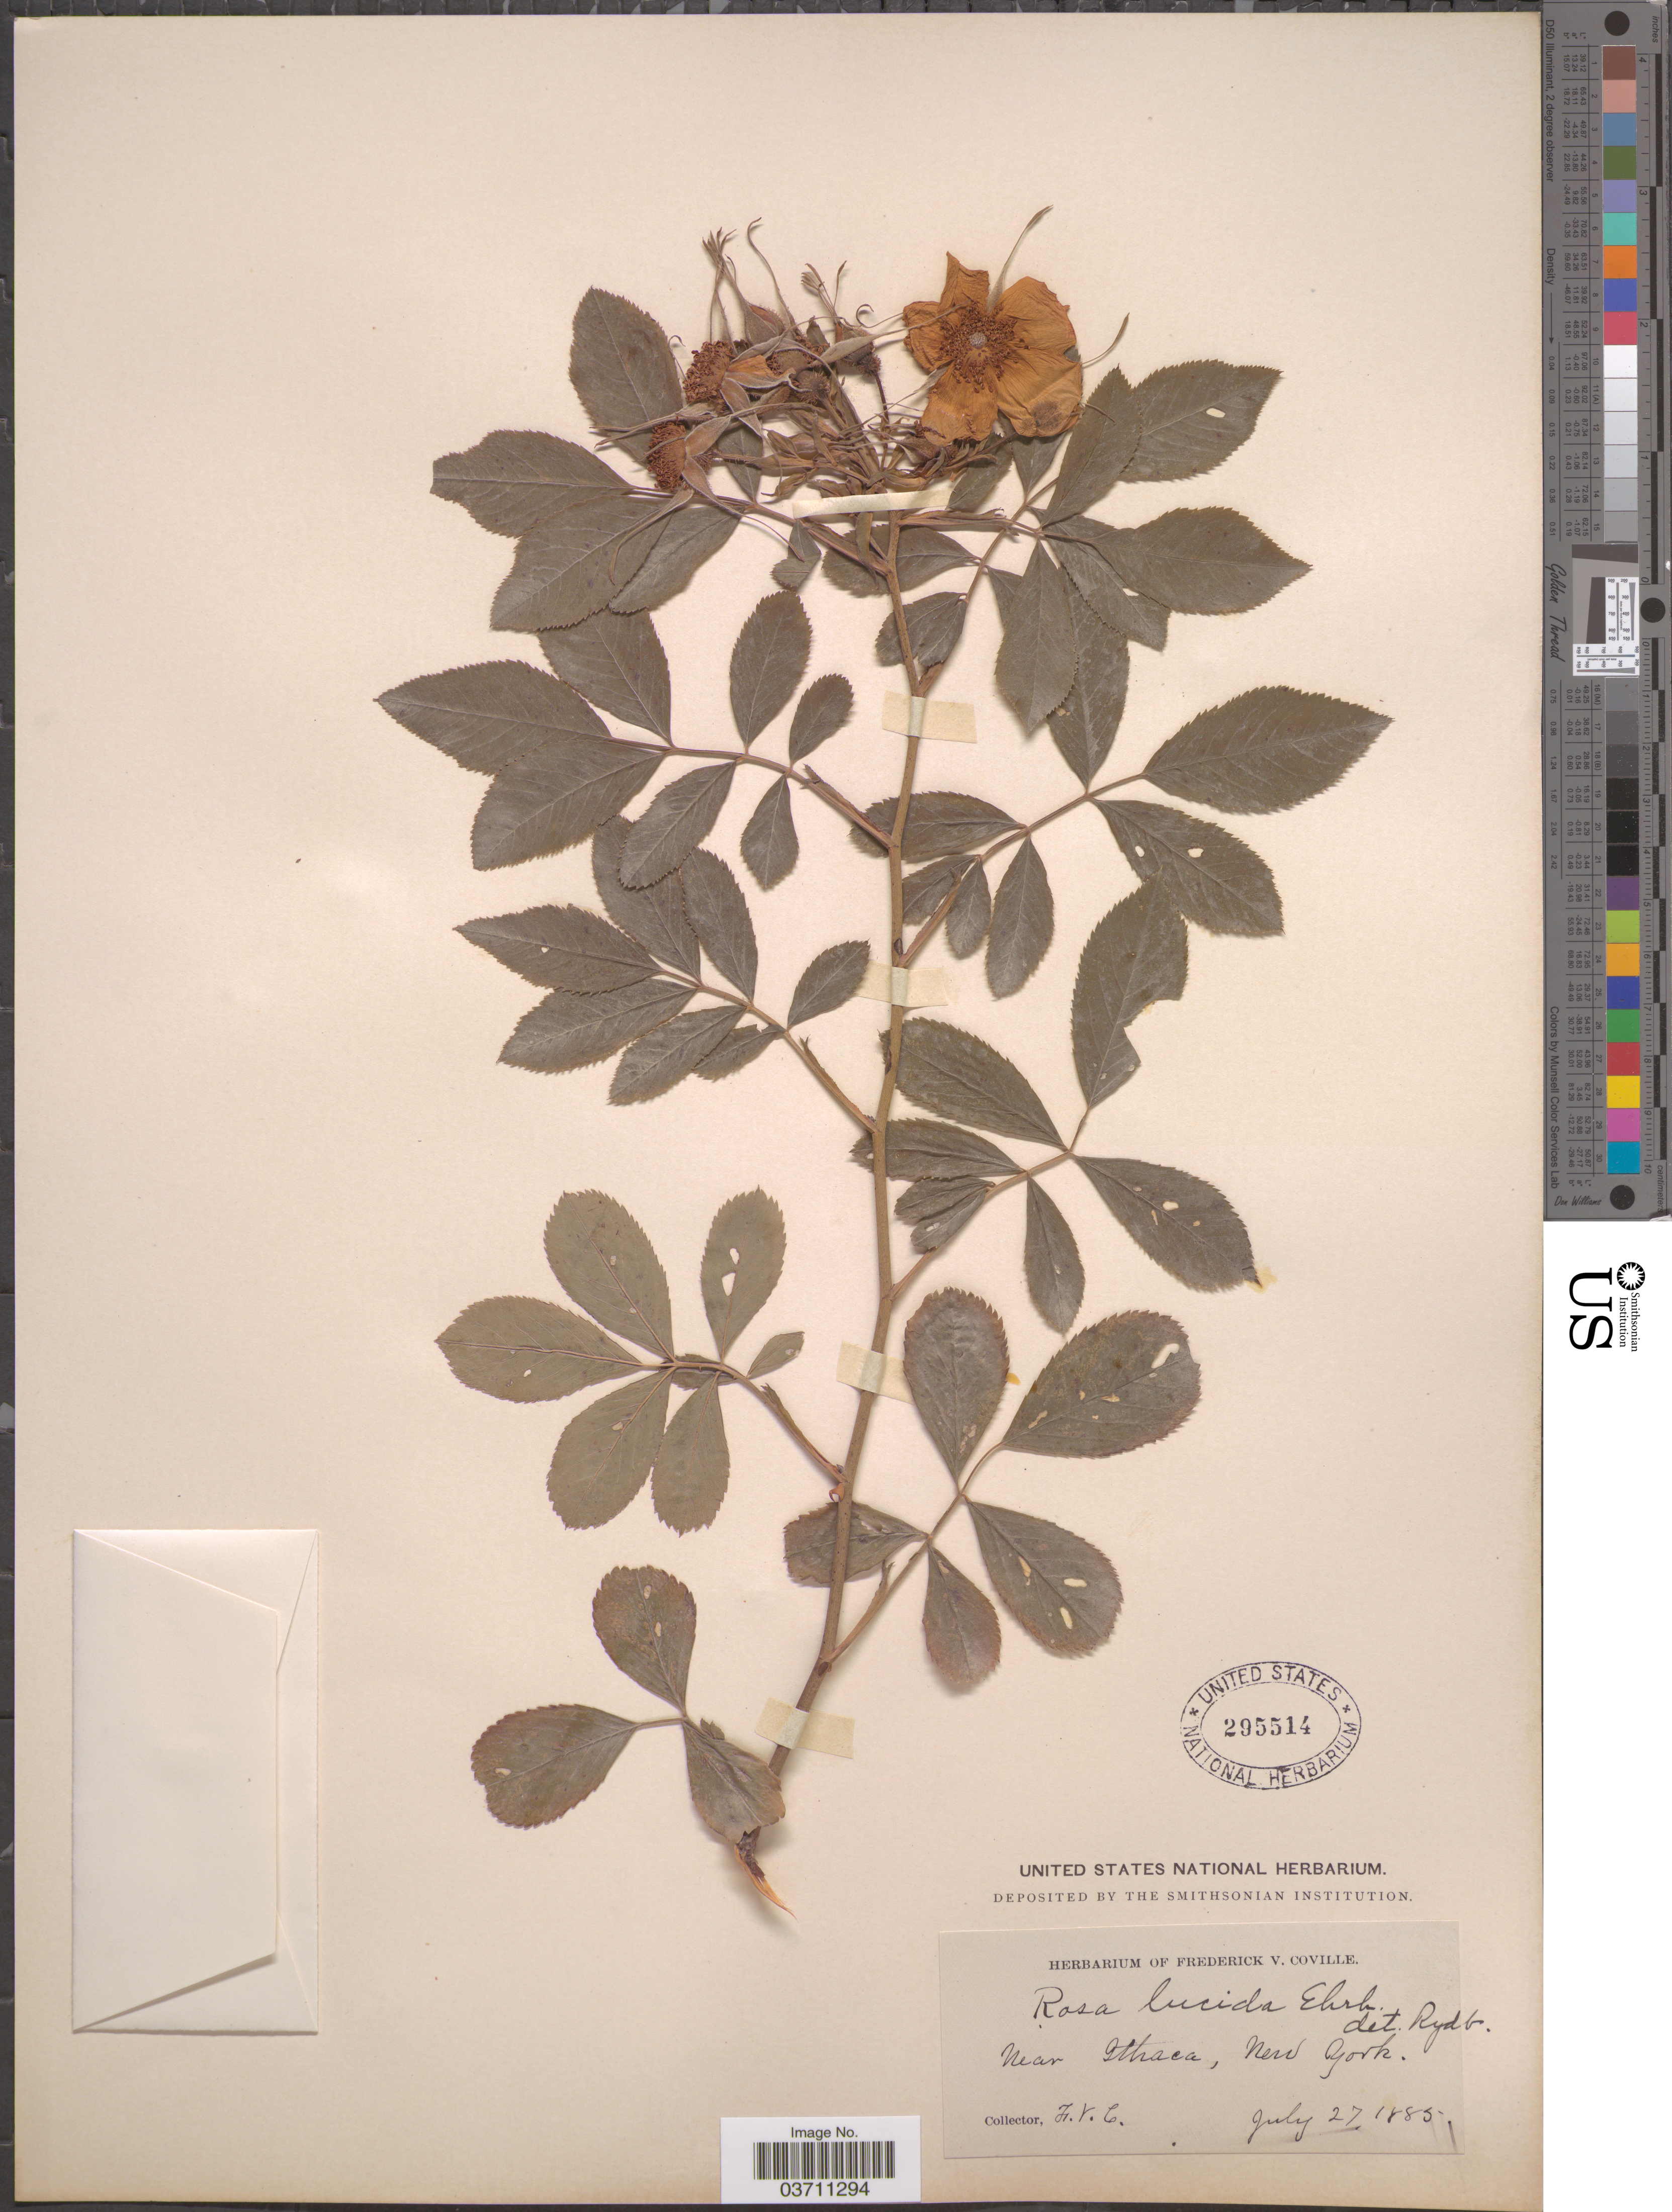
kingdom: Plantae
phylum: Tracheophyta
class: Magnoliopsida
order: Rosales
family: Rosaceae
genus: Rosa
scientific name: Rosa lucida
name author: Meehan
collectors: F. V. Coville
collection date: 1855-07-27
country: United States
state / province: New York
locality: Near Ithaca.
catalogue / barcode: US 295514